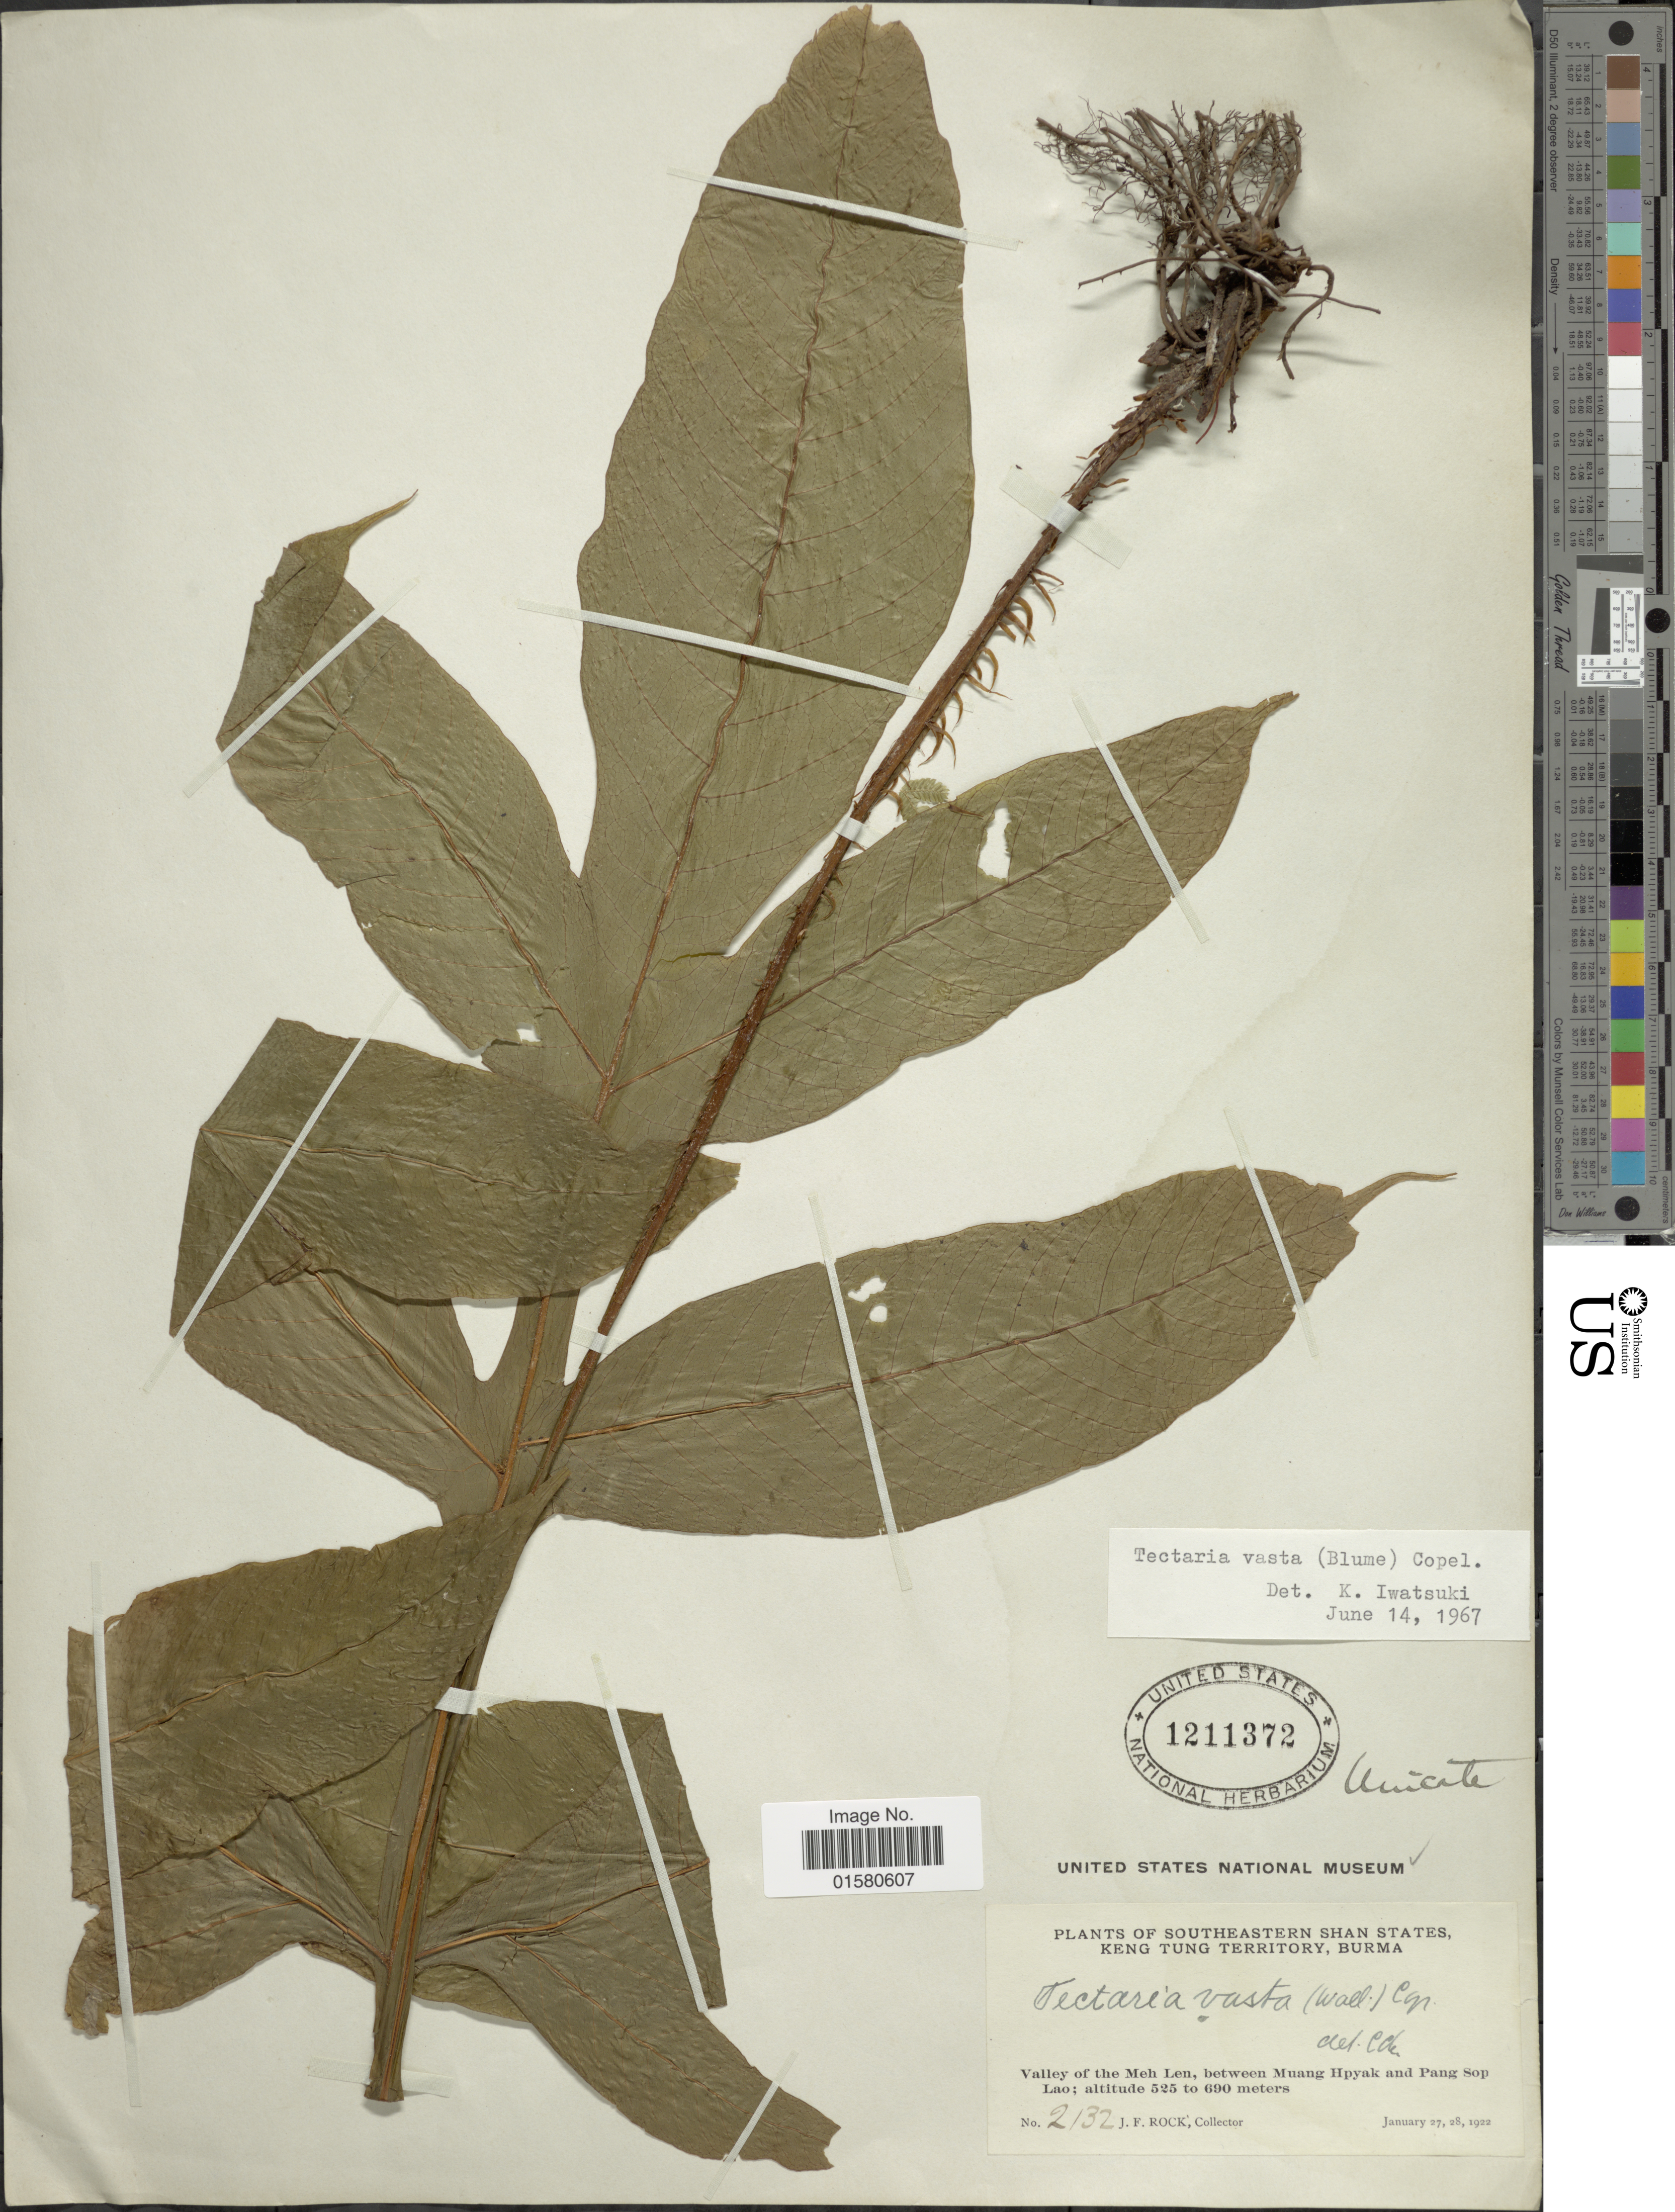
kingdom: Plantae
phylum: Tracheophyta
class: Polypodiopsida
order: Polypodiales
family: Tectariaceae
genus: Tectaria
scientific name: Tectaria vasta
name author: (Bedd.) Copel.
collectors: J. Rock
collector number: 2132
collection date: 1922-01-27/1922-01-28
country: Myanmar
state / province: Shan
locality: Southeastern Shan State, Keng Tung Territory, Burma. Valley of the Meh Len, between Muang Hpyak and Pang Sop Lao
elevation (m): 525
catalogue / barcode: US 1211372